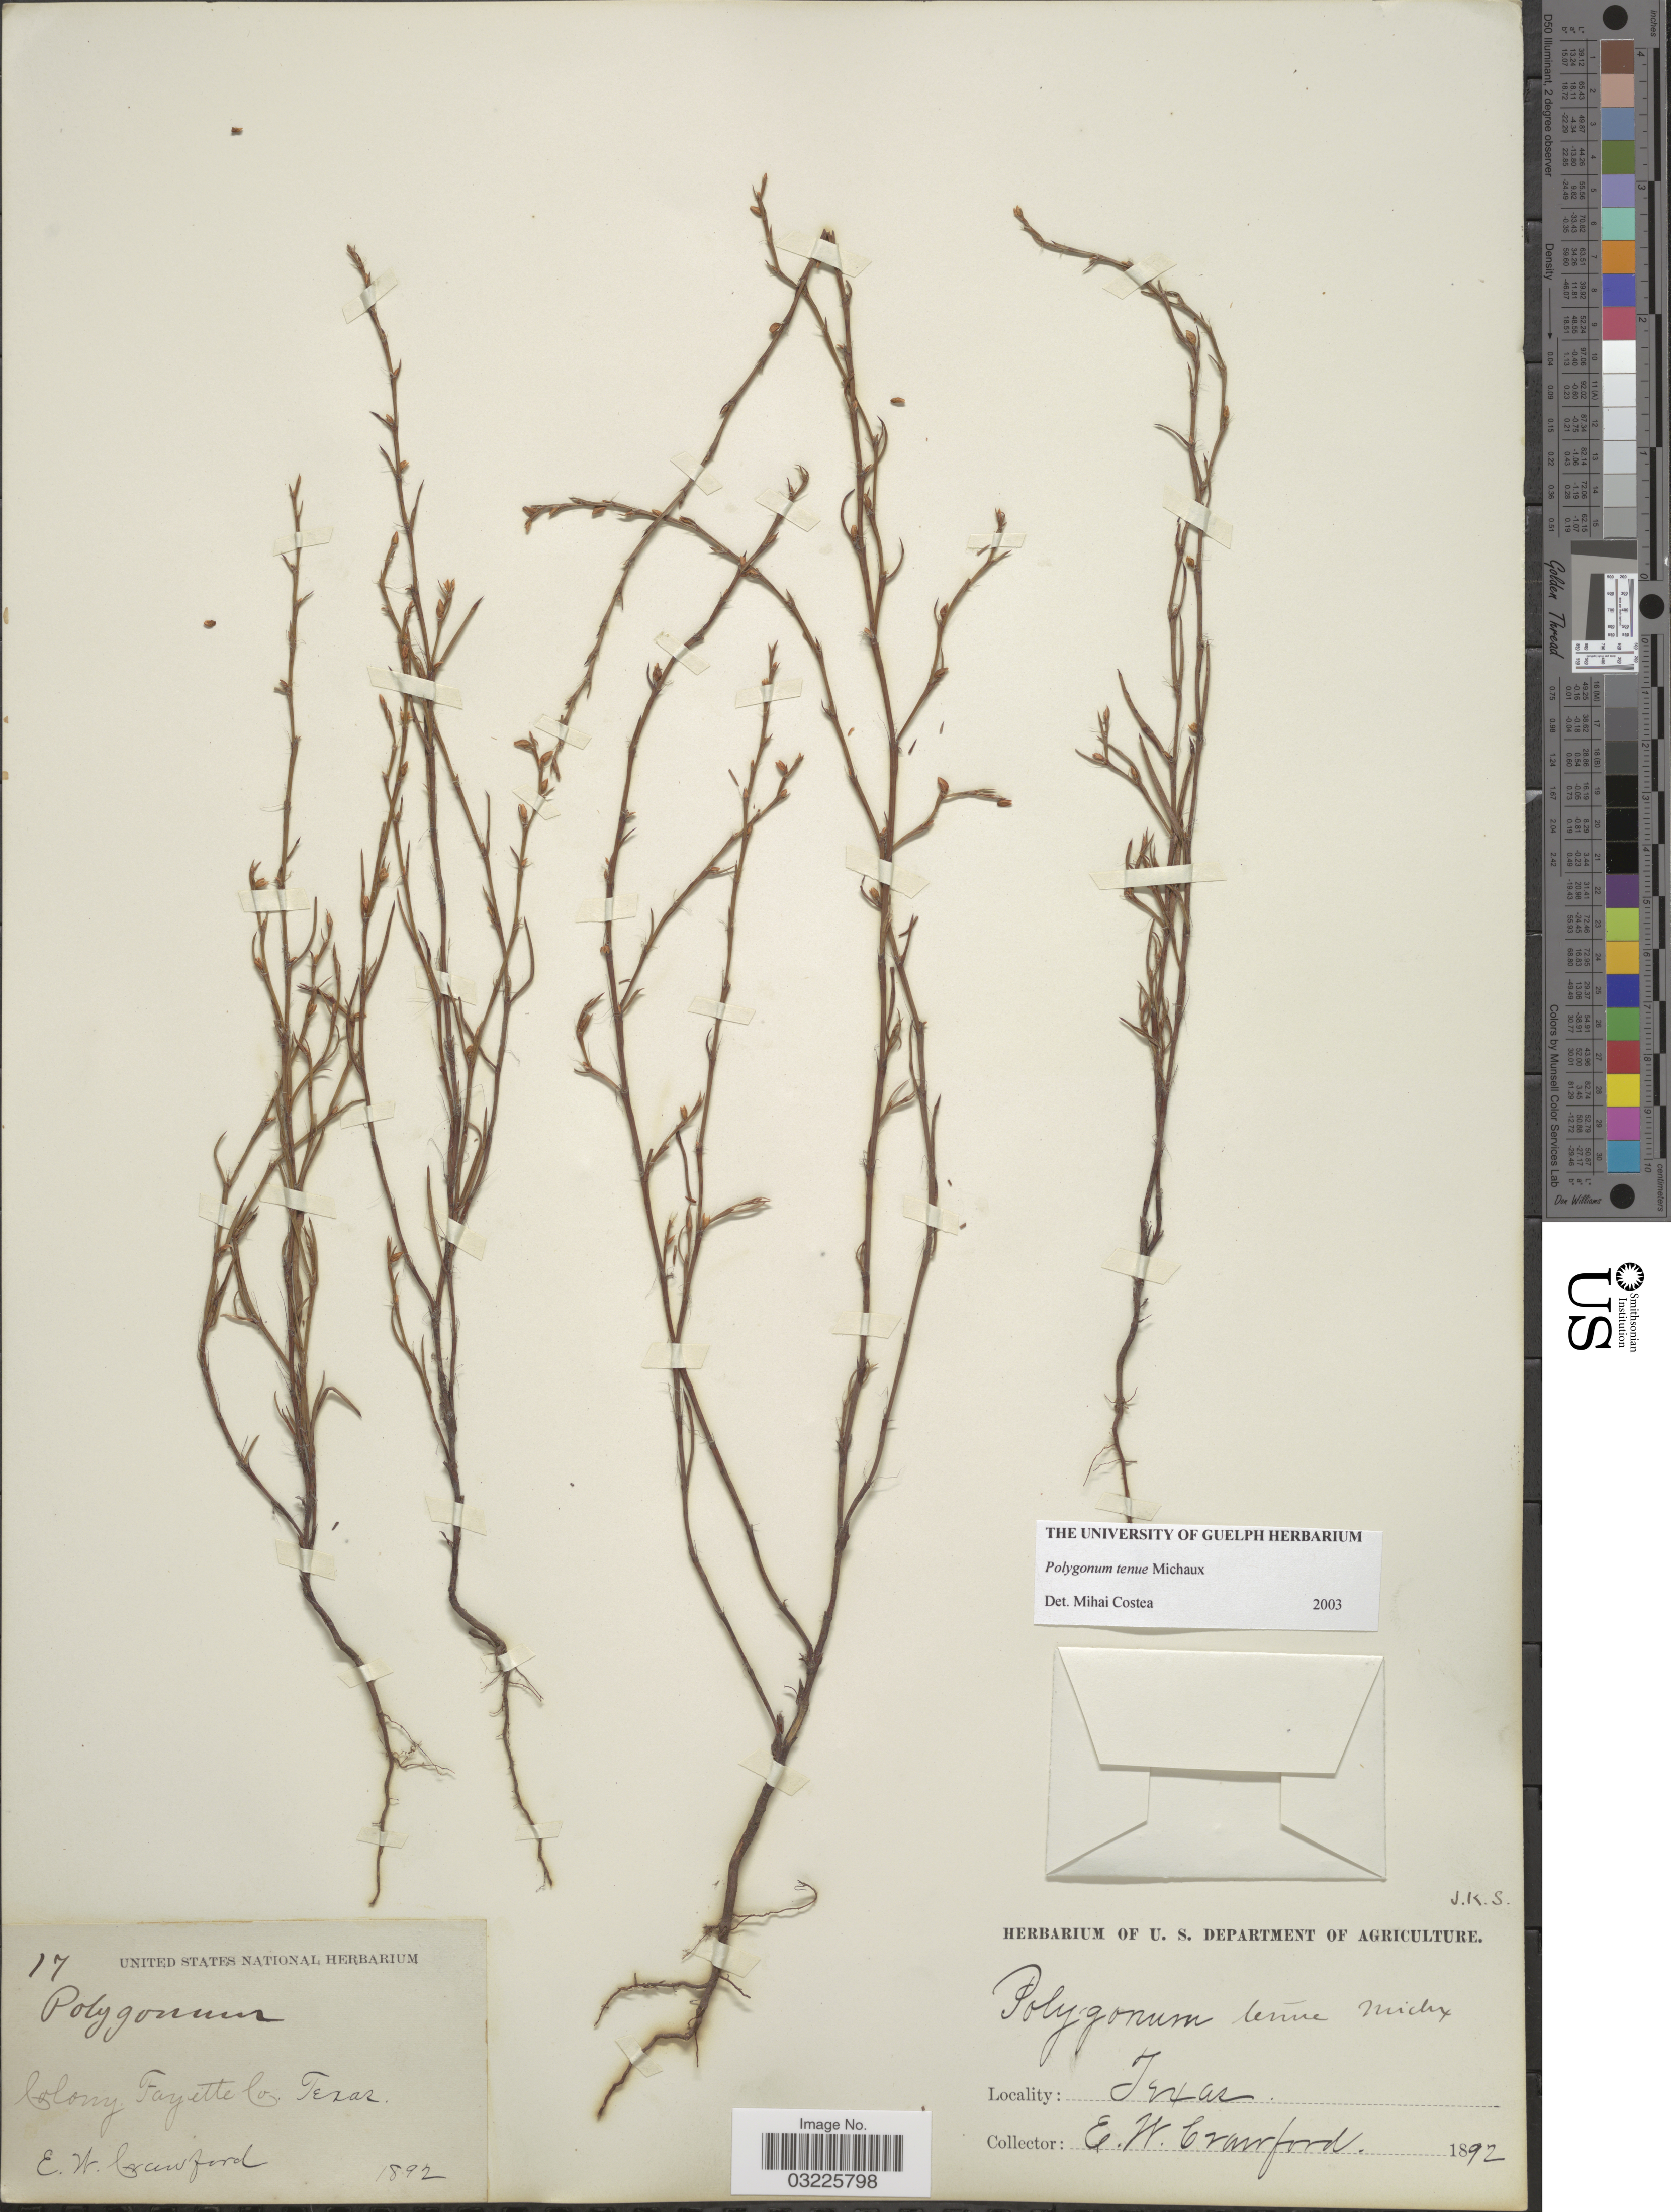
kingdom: Plantae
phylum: Tracheophyta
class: Magnoliopsida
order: Caryophyllales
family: Polygonaceae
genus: Polygonum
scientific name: Polygonum tenue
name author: F. Michx.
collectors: E. Crawford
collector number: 17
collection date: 1892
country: United States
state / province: Texas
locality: Colony, Fayette Co.